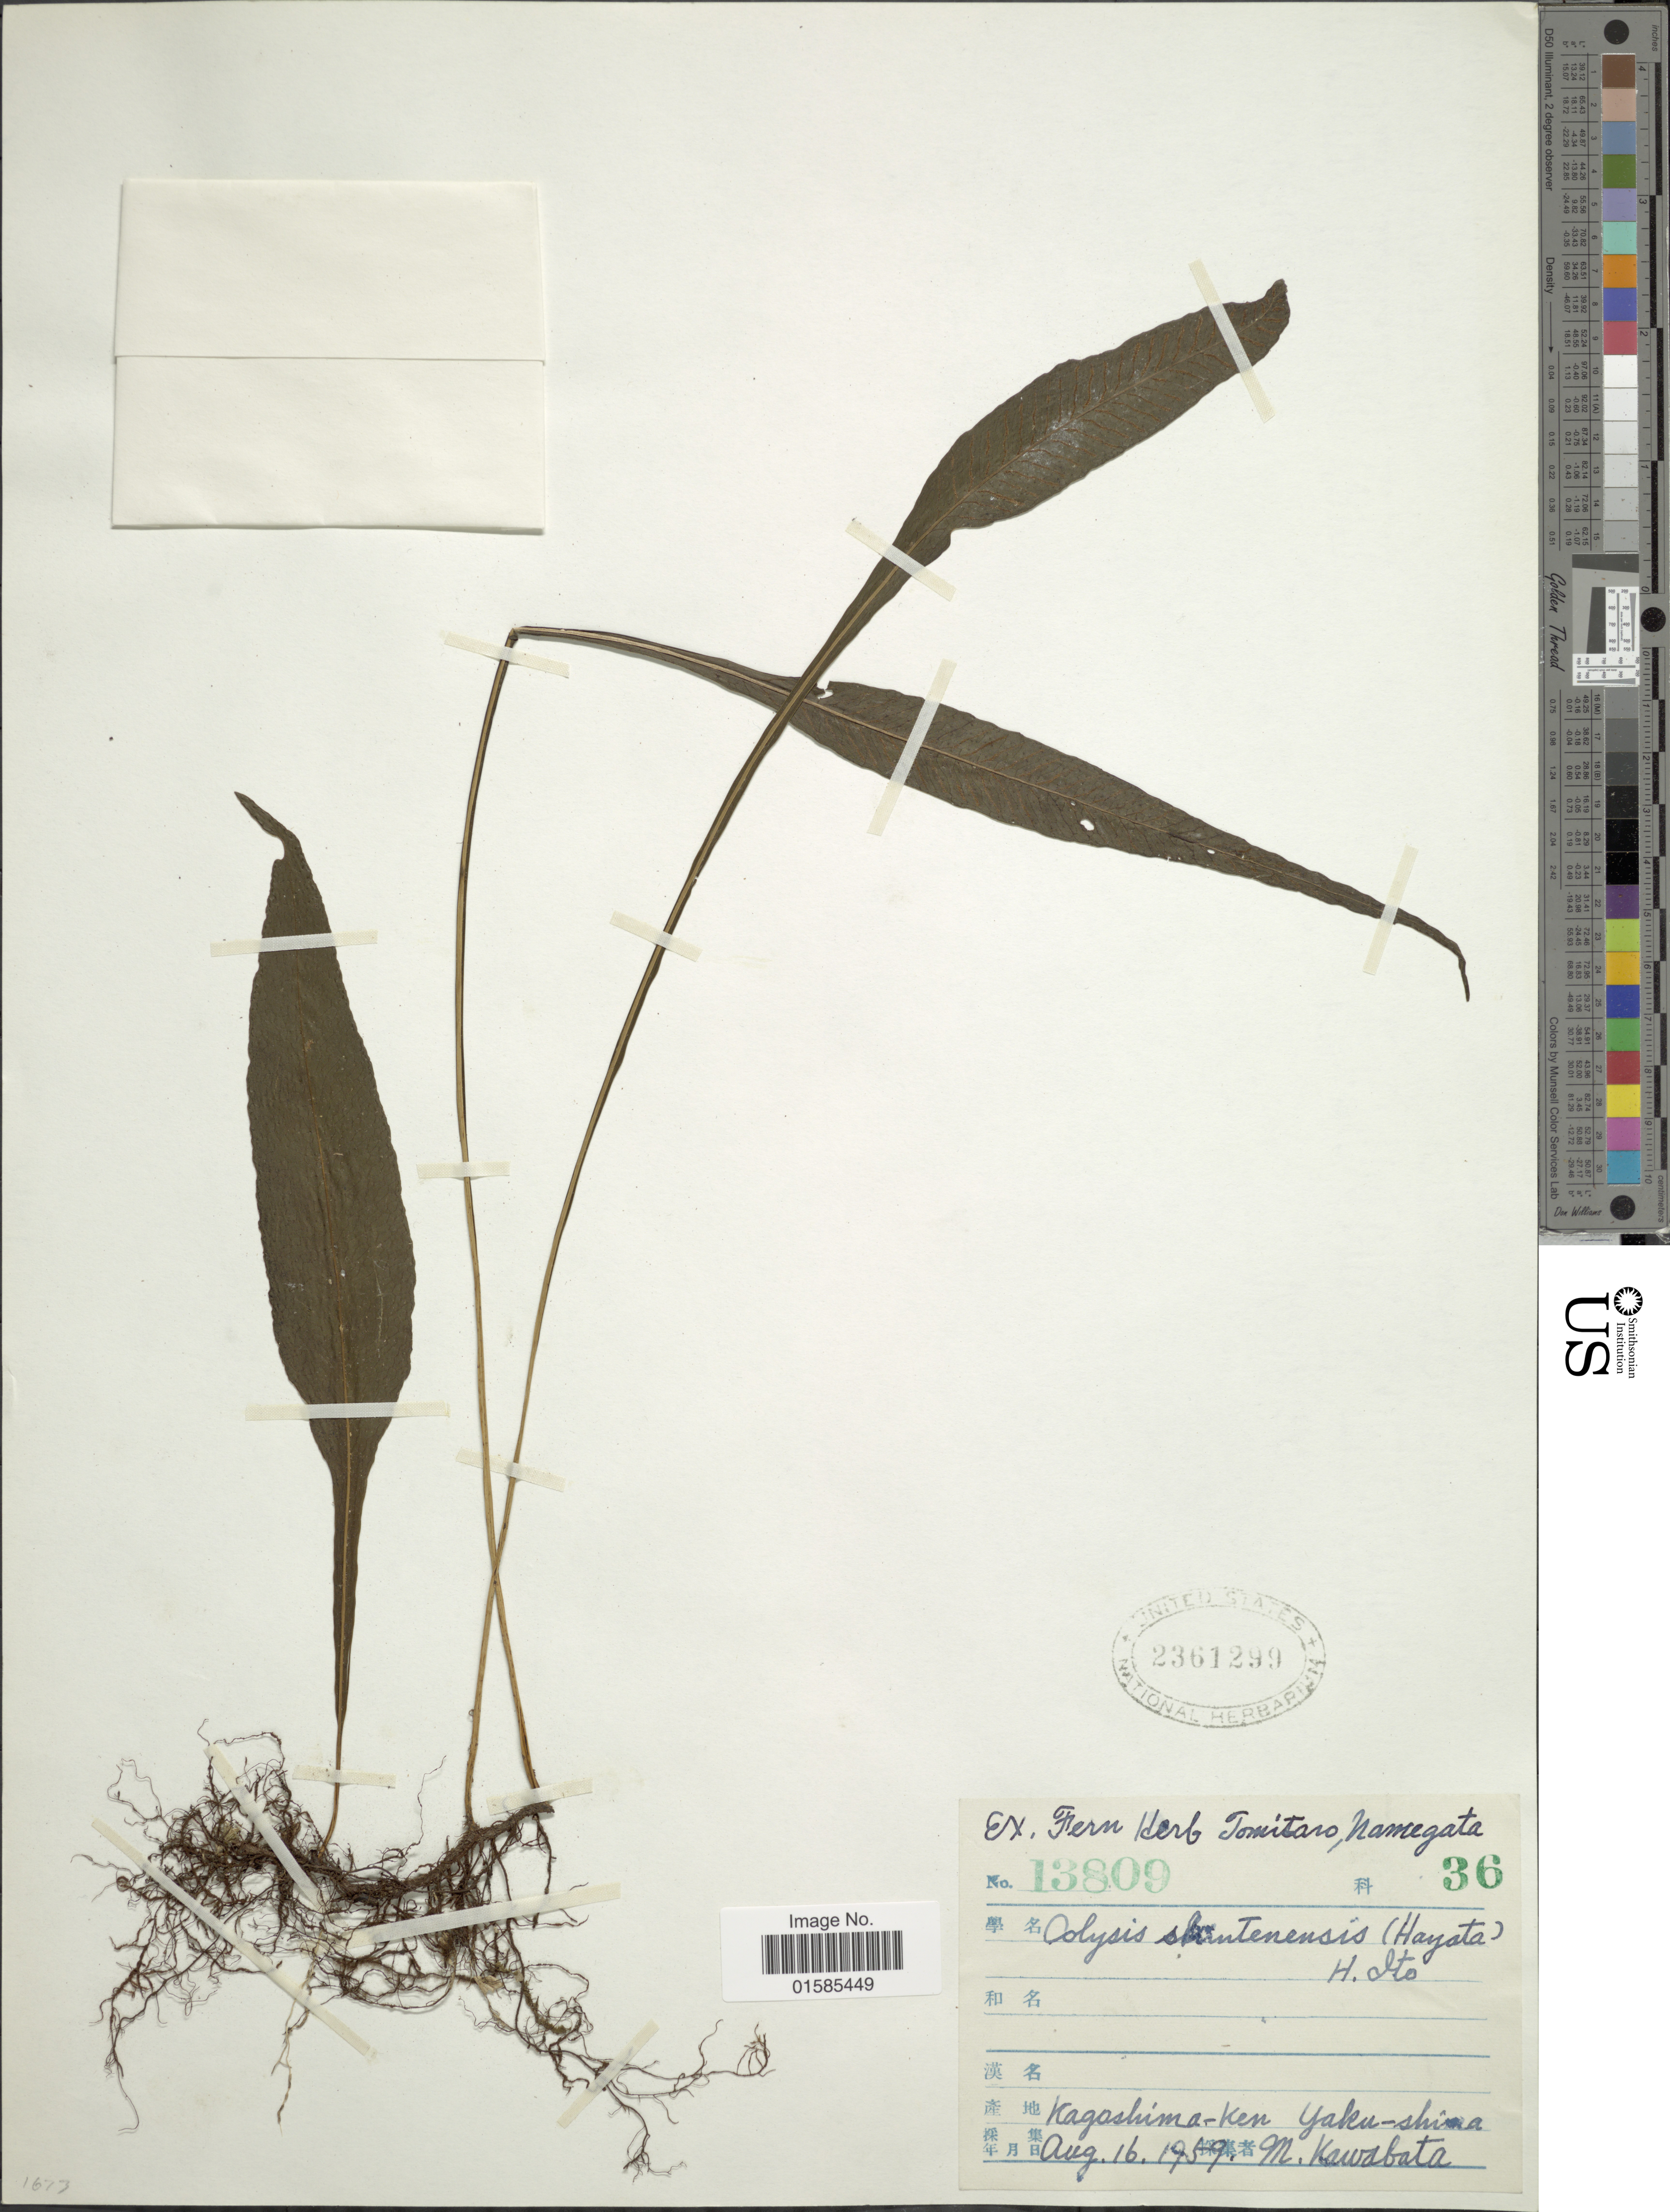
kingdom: Plantae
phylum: Tracheophyta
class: Polypodiopsida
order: Polypodiales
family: Polypodiaceae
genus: Leptochilus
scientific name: Leptochilus x shintenensis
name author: (Hayata) Nakaike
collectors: M. Kawabata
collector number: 13809/36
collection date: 1959-08-16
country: Japan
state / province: Kagosima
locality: Kagashima-ken Yaku-shima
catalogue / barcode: US 2361299